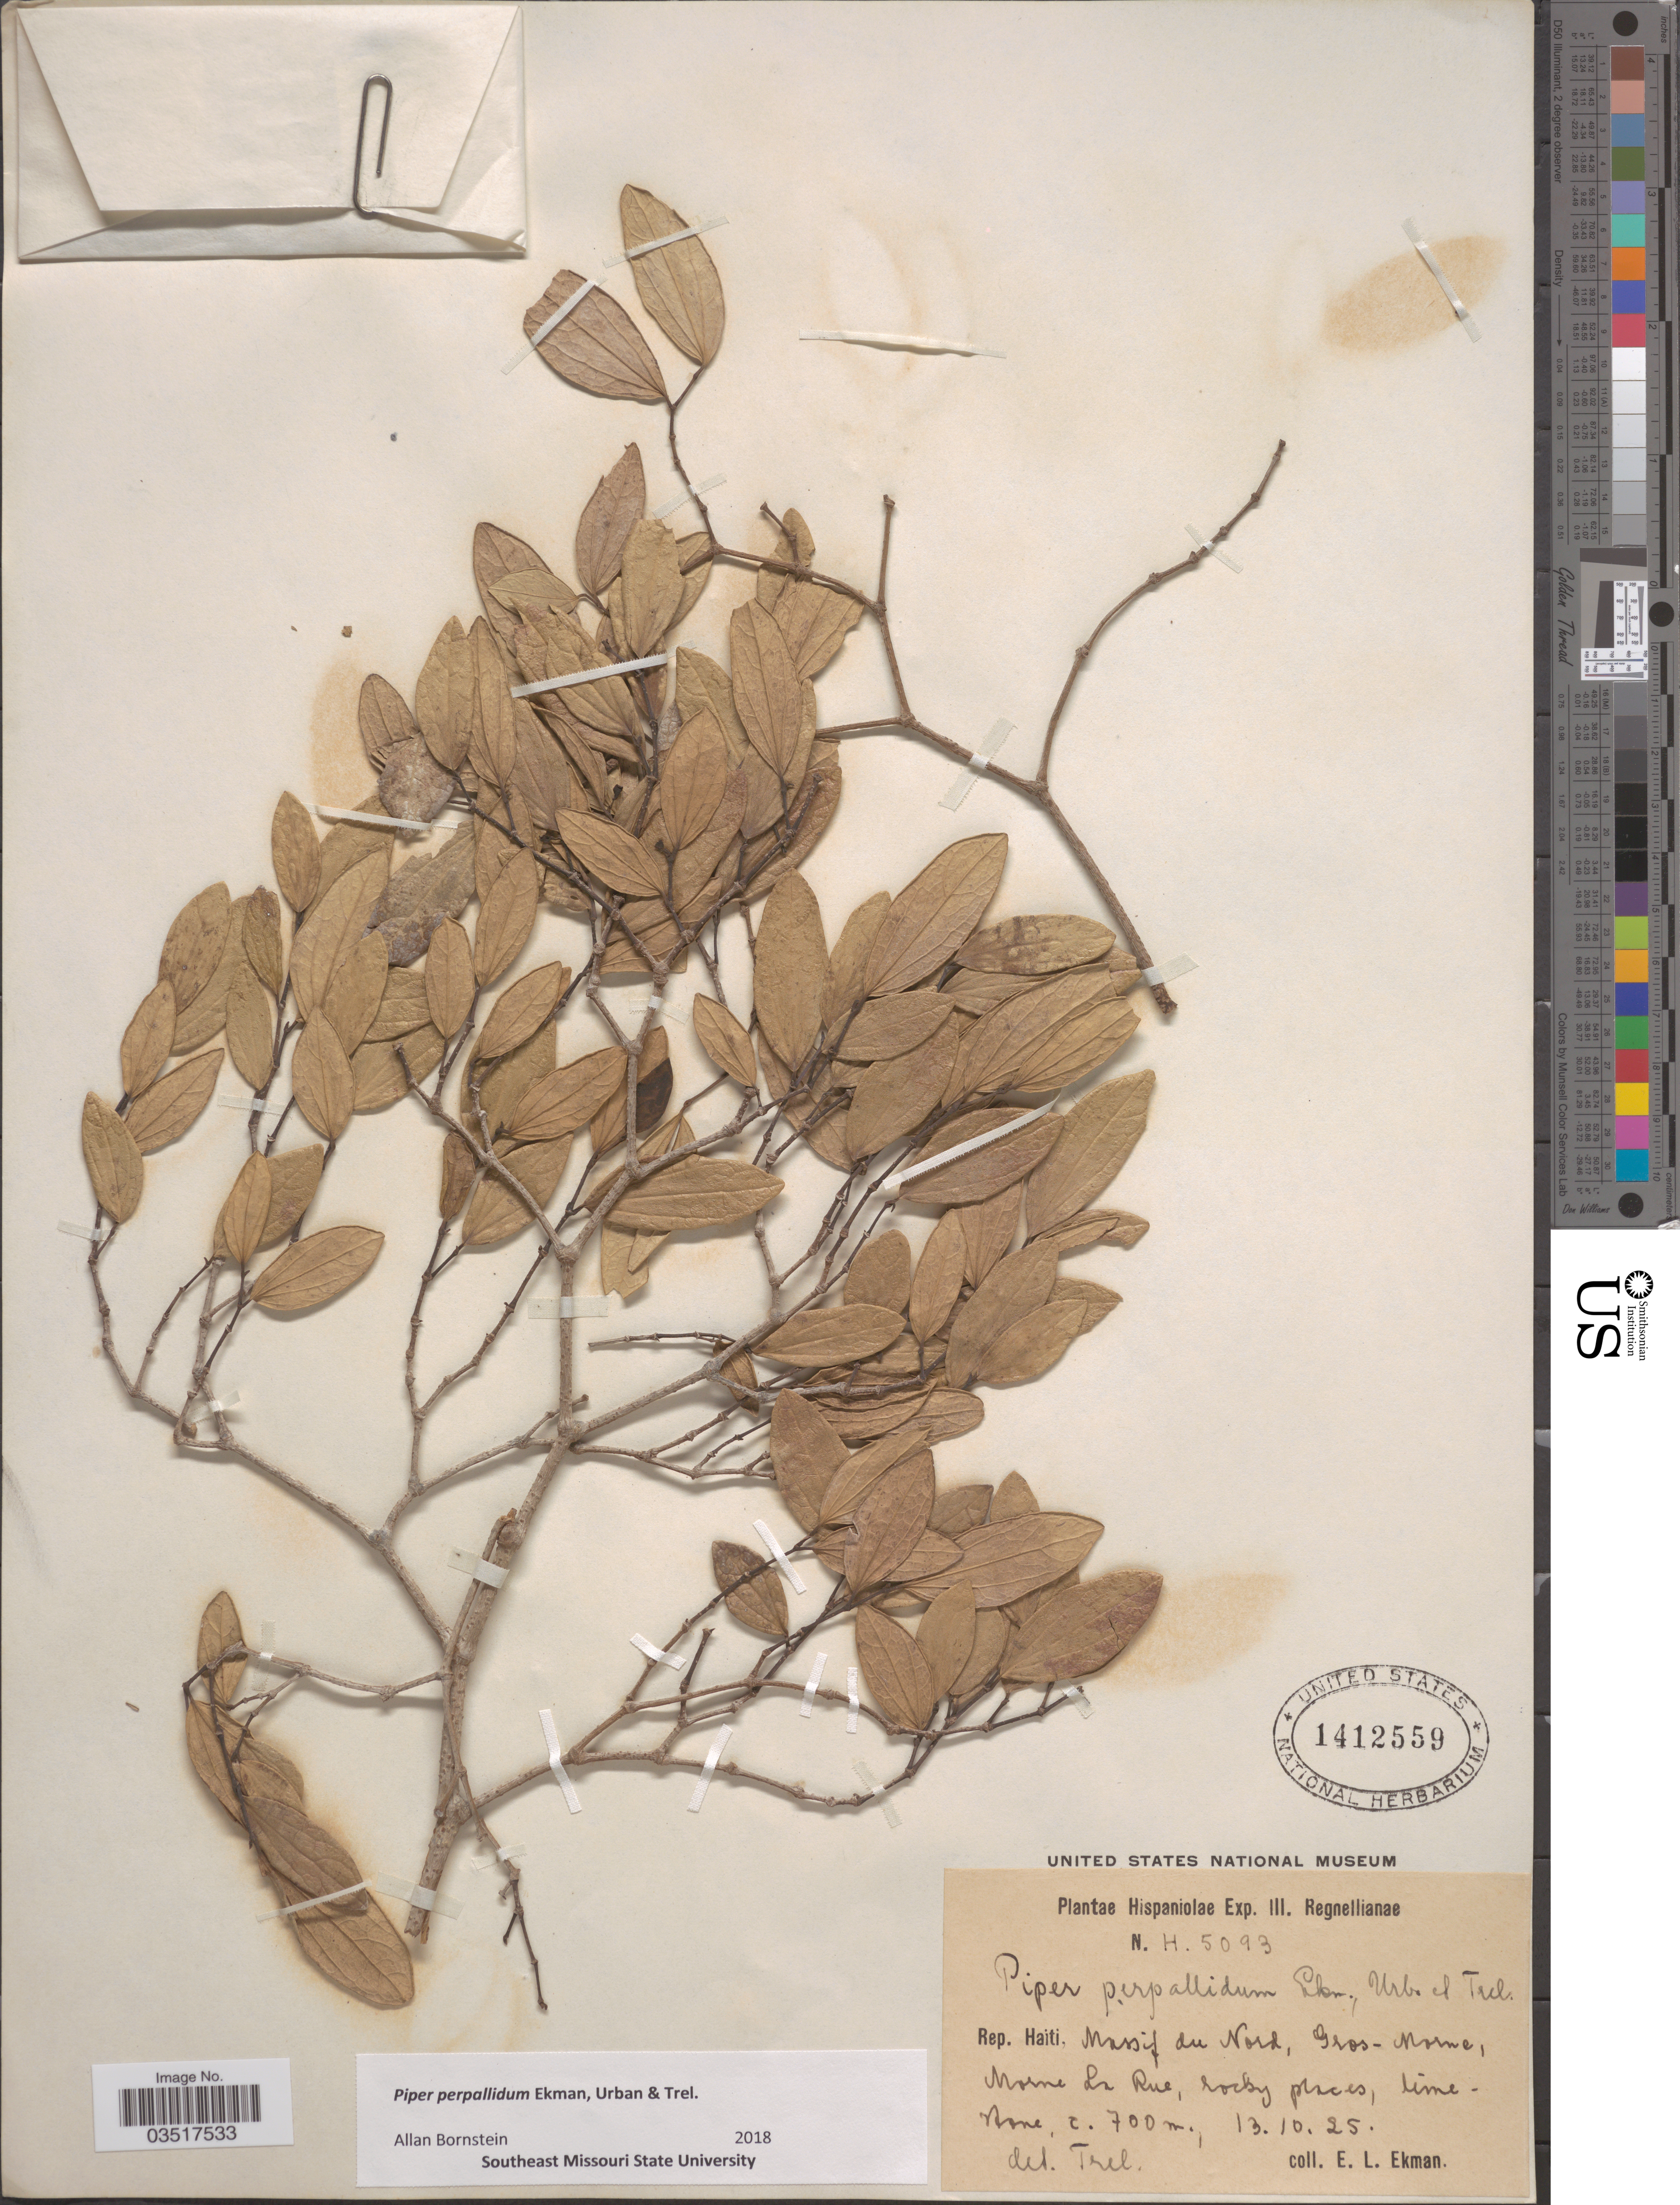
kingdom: Plantae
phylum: Tracheophyta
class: Magnoliopsida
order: Piperales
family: Piperaceae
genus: Piper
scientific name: Piper perpallidum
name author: Ekman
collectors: E. L. Ekman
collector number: H5093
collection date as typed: Transcribed d/m/y: 13/10/25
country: Haiti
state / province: Nord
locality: Rep. Haiti, Massif du Nord, Gros-Morne, Morne La Rue.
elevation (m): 700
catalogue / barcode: US 1412559